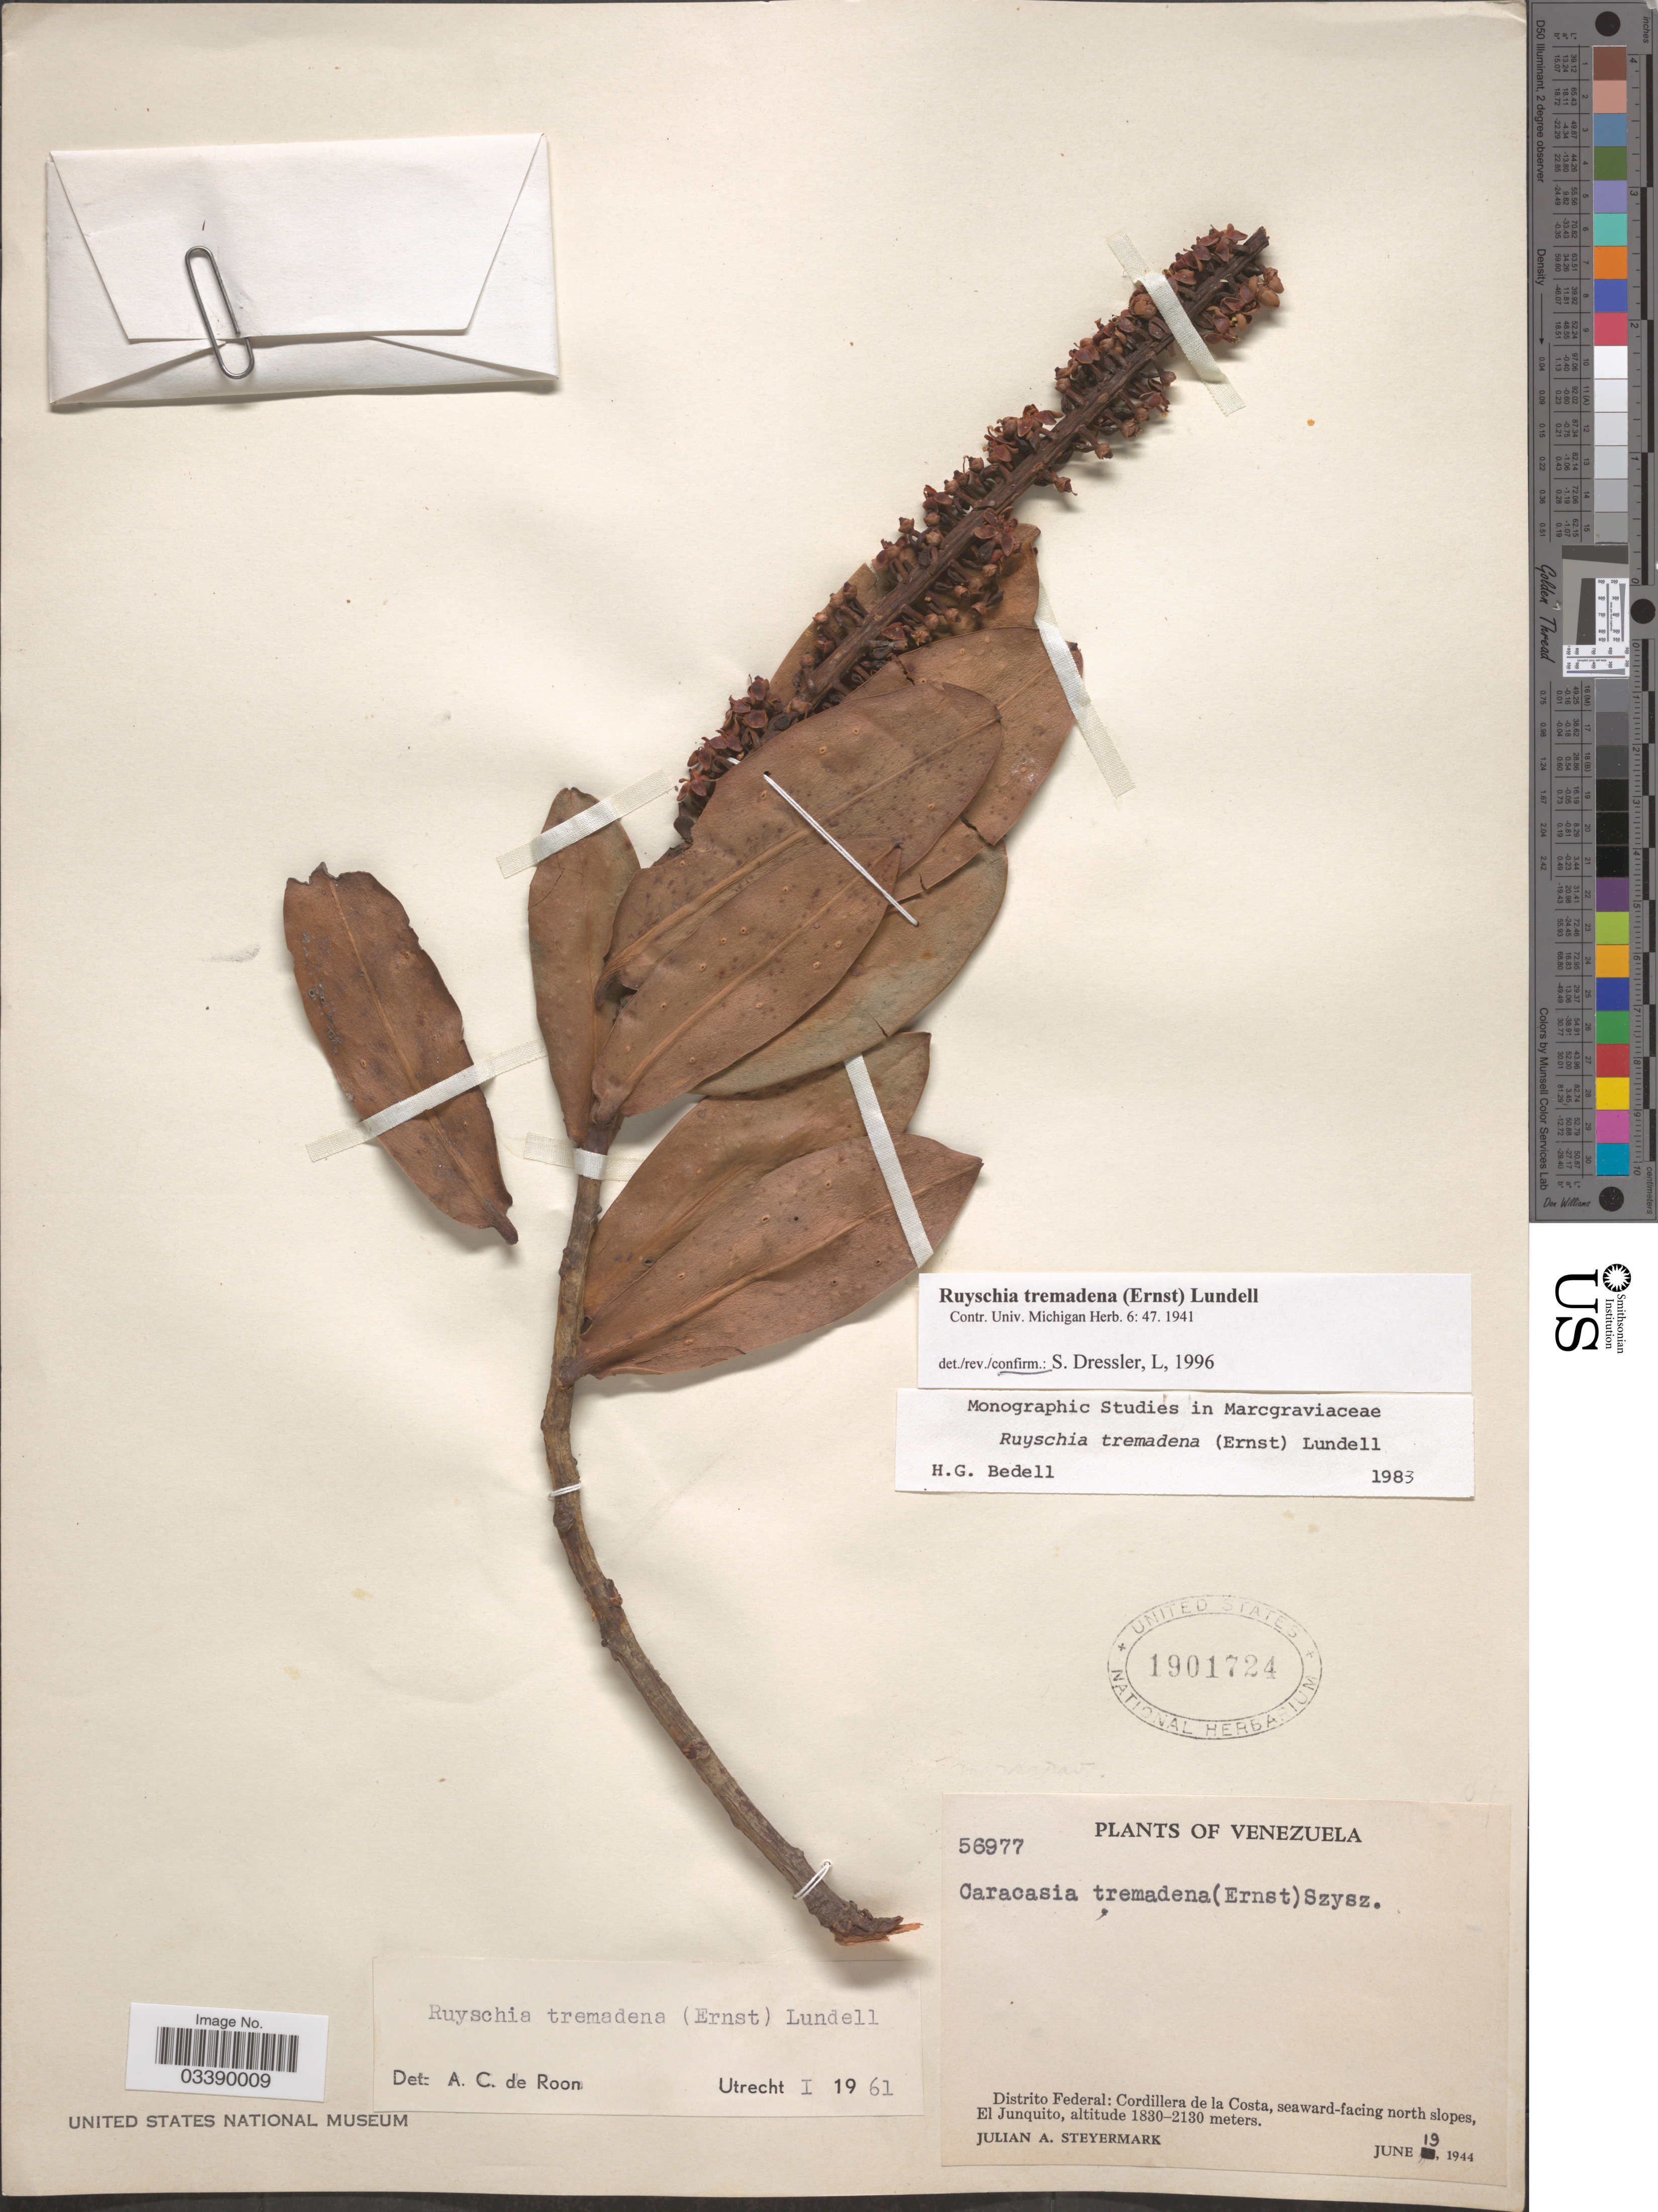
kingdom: Plantae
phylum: Tracheophyta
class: Magnoliopsida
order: Ericales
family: Marcgraviaceae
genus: Ruyschia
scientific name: Ruyschia tremadena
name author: (Ernst) Lundell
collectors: J. Steyermark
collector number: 56977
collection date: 1944-06-19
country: Venezuela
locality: Distrito Federal: Cordillera de la Costa, seaward-facing north slopes, El Junquito.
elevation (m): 1830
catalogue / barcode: US 1901724